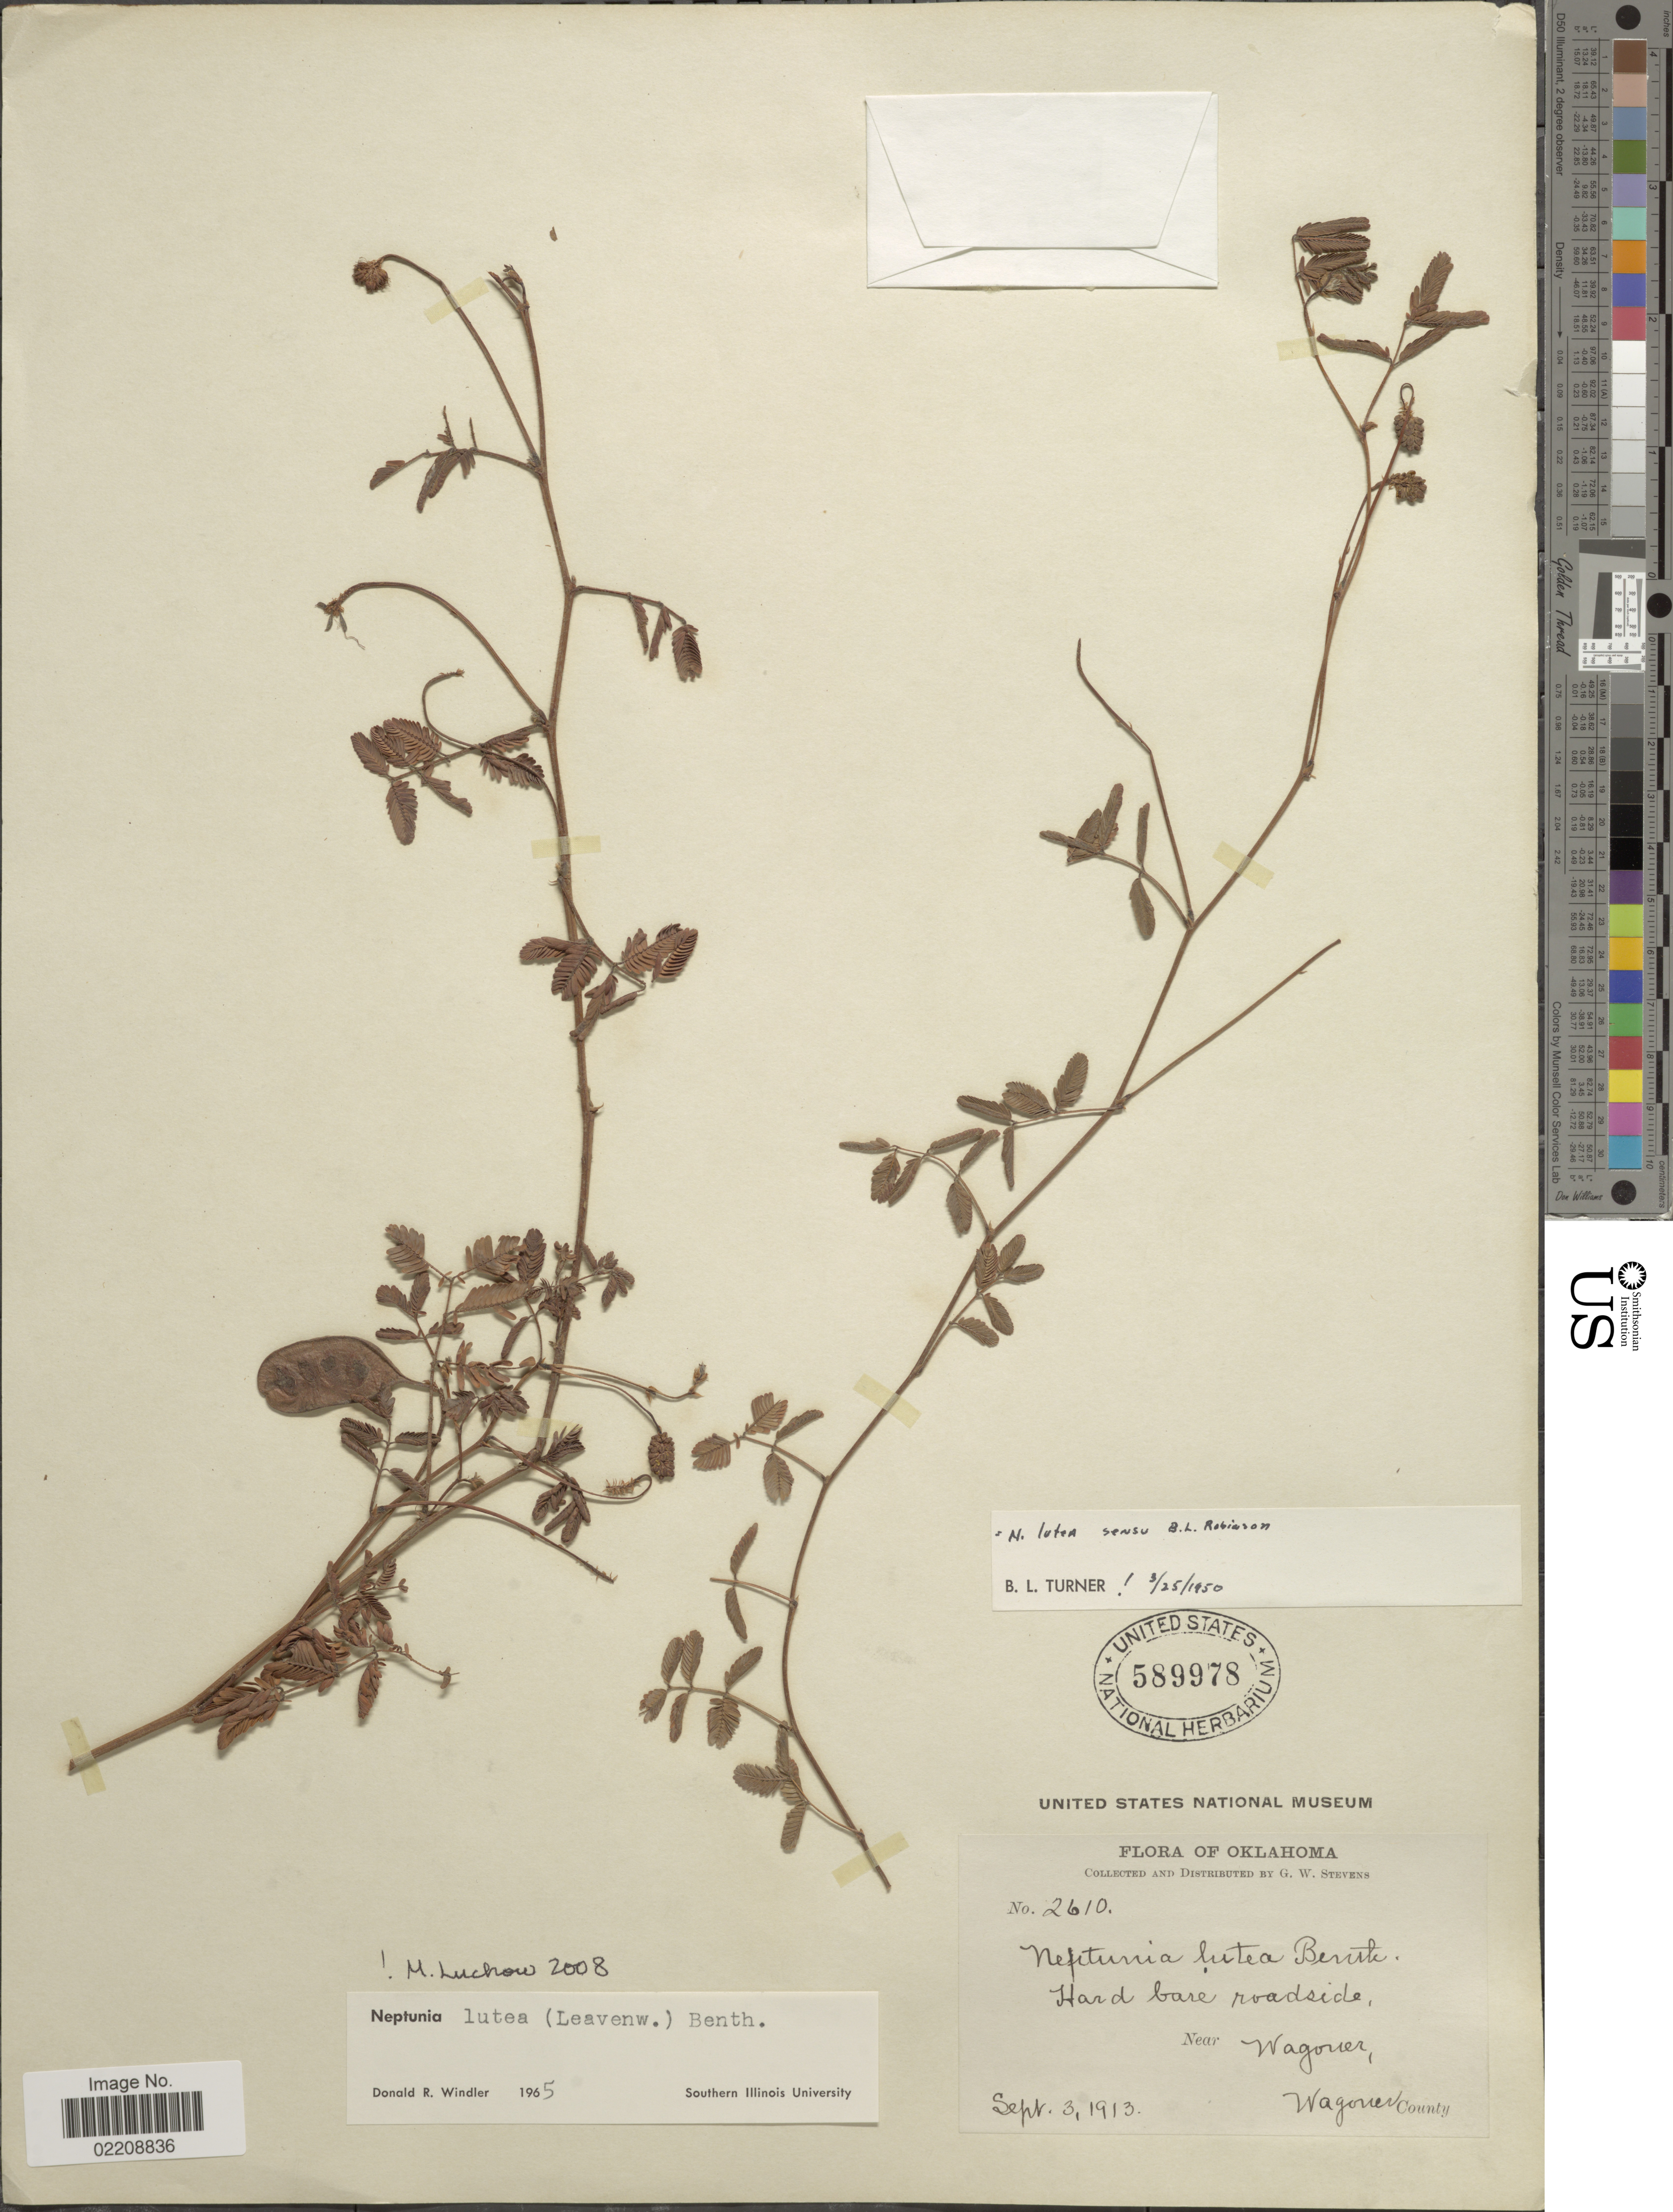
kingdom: Plantae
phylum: Tracheophyta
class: Magnoliopsida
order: Fabales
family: Fabaceae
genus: Neptunia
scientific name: Neptunia lutea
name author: (Leavenw.) Benth.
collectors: G. W. Stevens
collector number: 2610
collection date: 1913-09-03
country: United States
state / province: Oklahoma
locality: Near Wagoner. Wagoner County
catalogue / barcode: US 589978